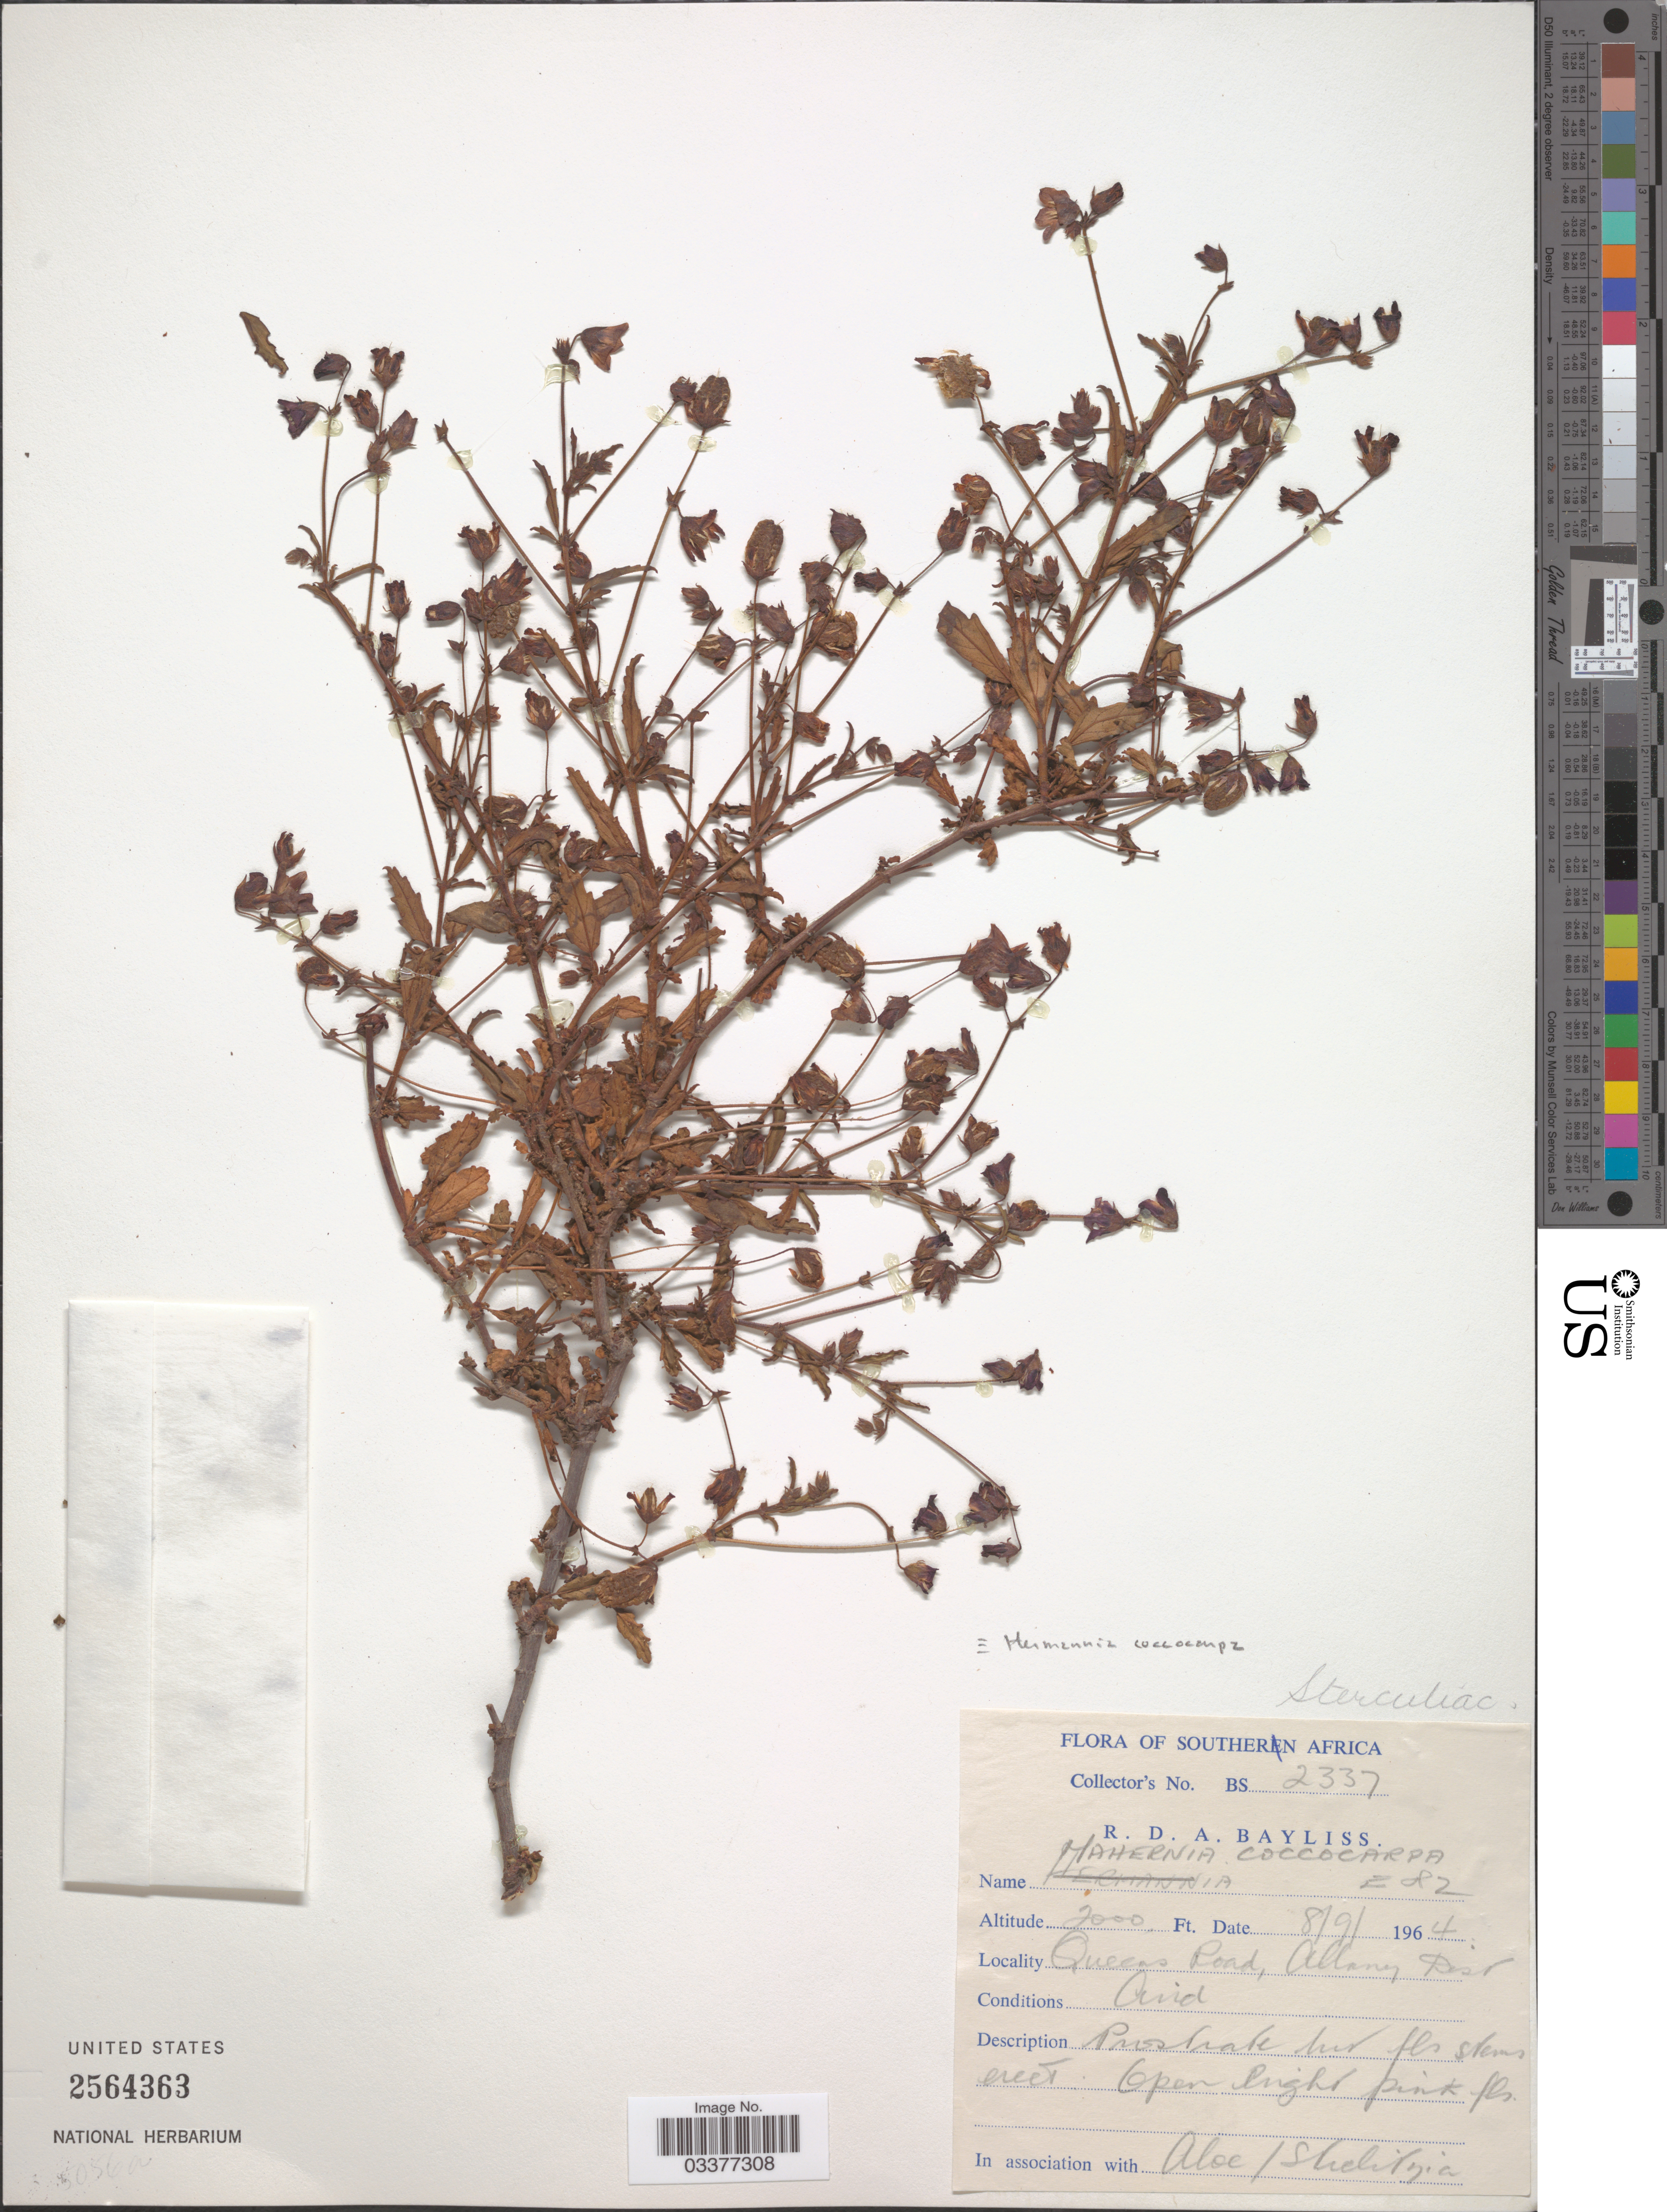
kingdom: Plantae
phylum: Tracheophyta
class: Magnoliopsida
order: Malvales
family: Malvaceae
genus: Hermannia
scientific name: Hermannia coccocarpa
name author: (Eckl. & Zeyh.) Kuntze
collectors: R. Bayliss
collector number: BS2337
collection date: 1964-09-08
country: South Africa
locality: Southern Africa. Queens Road, Albany Dist.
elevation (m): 610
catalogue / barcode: US 2564363